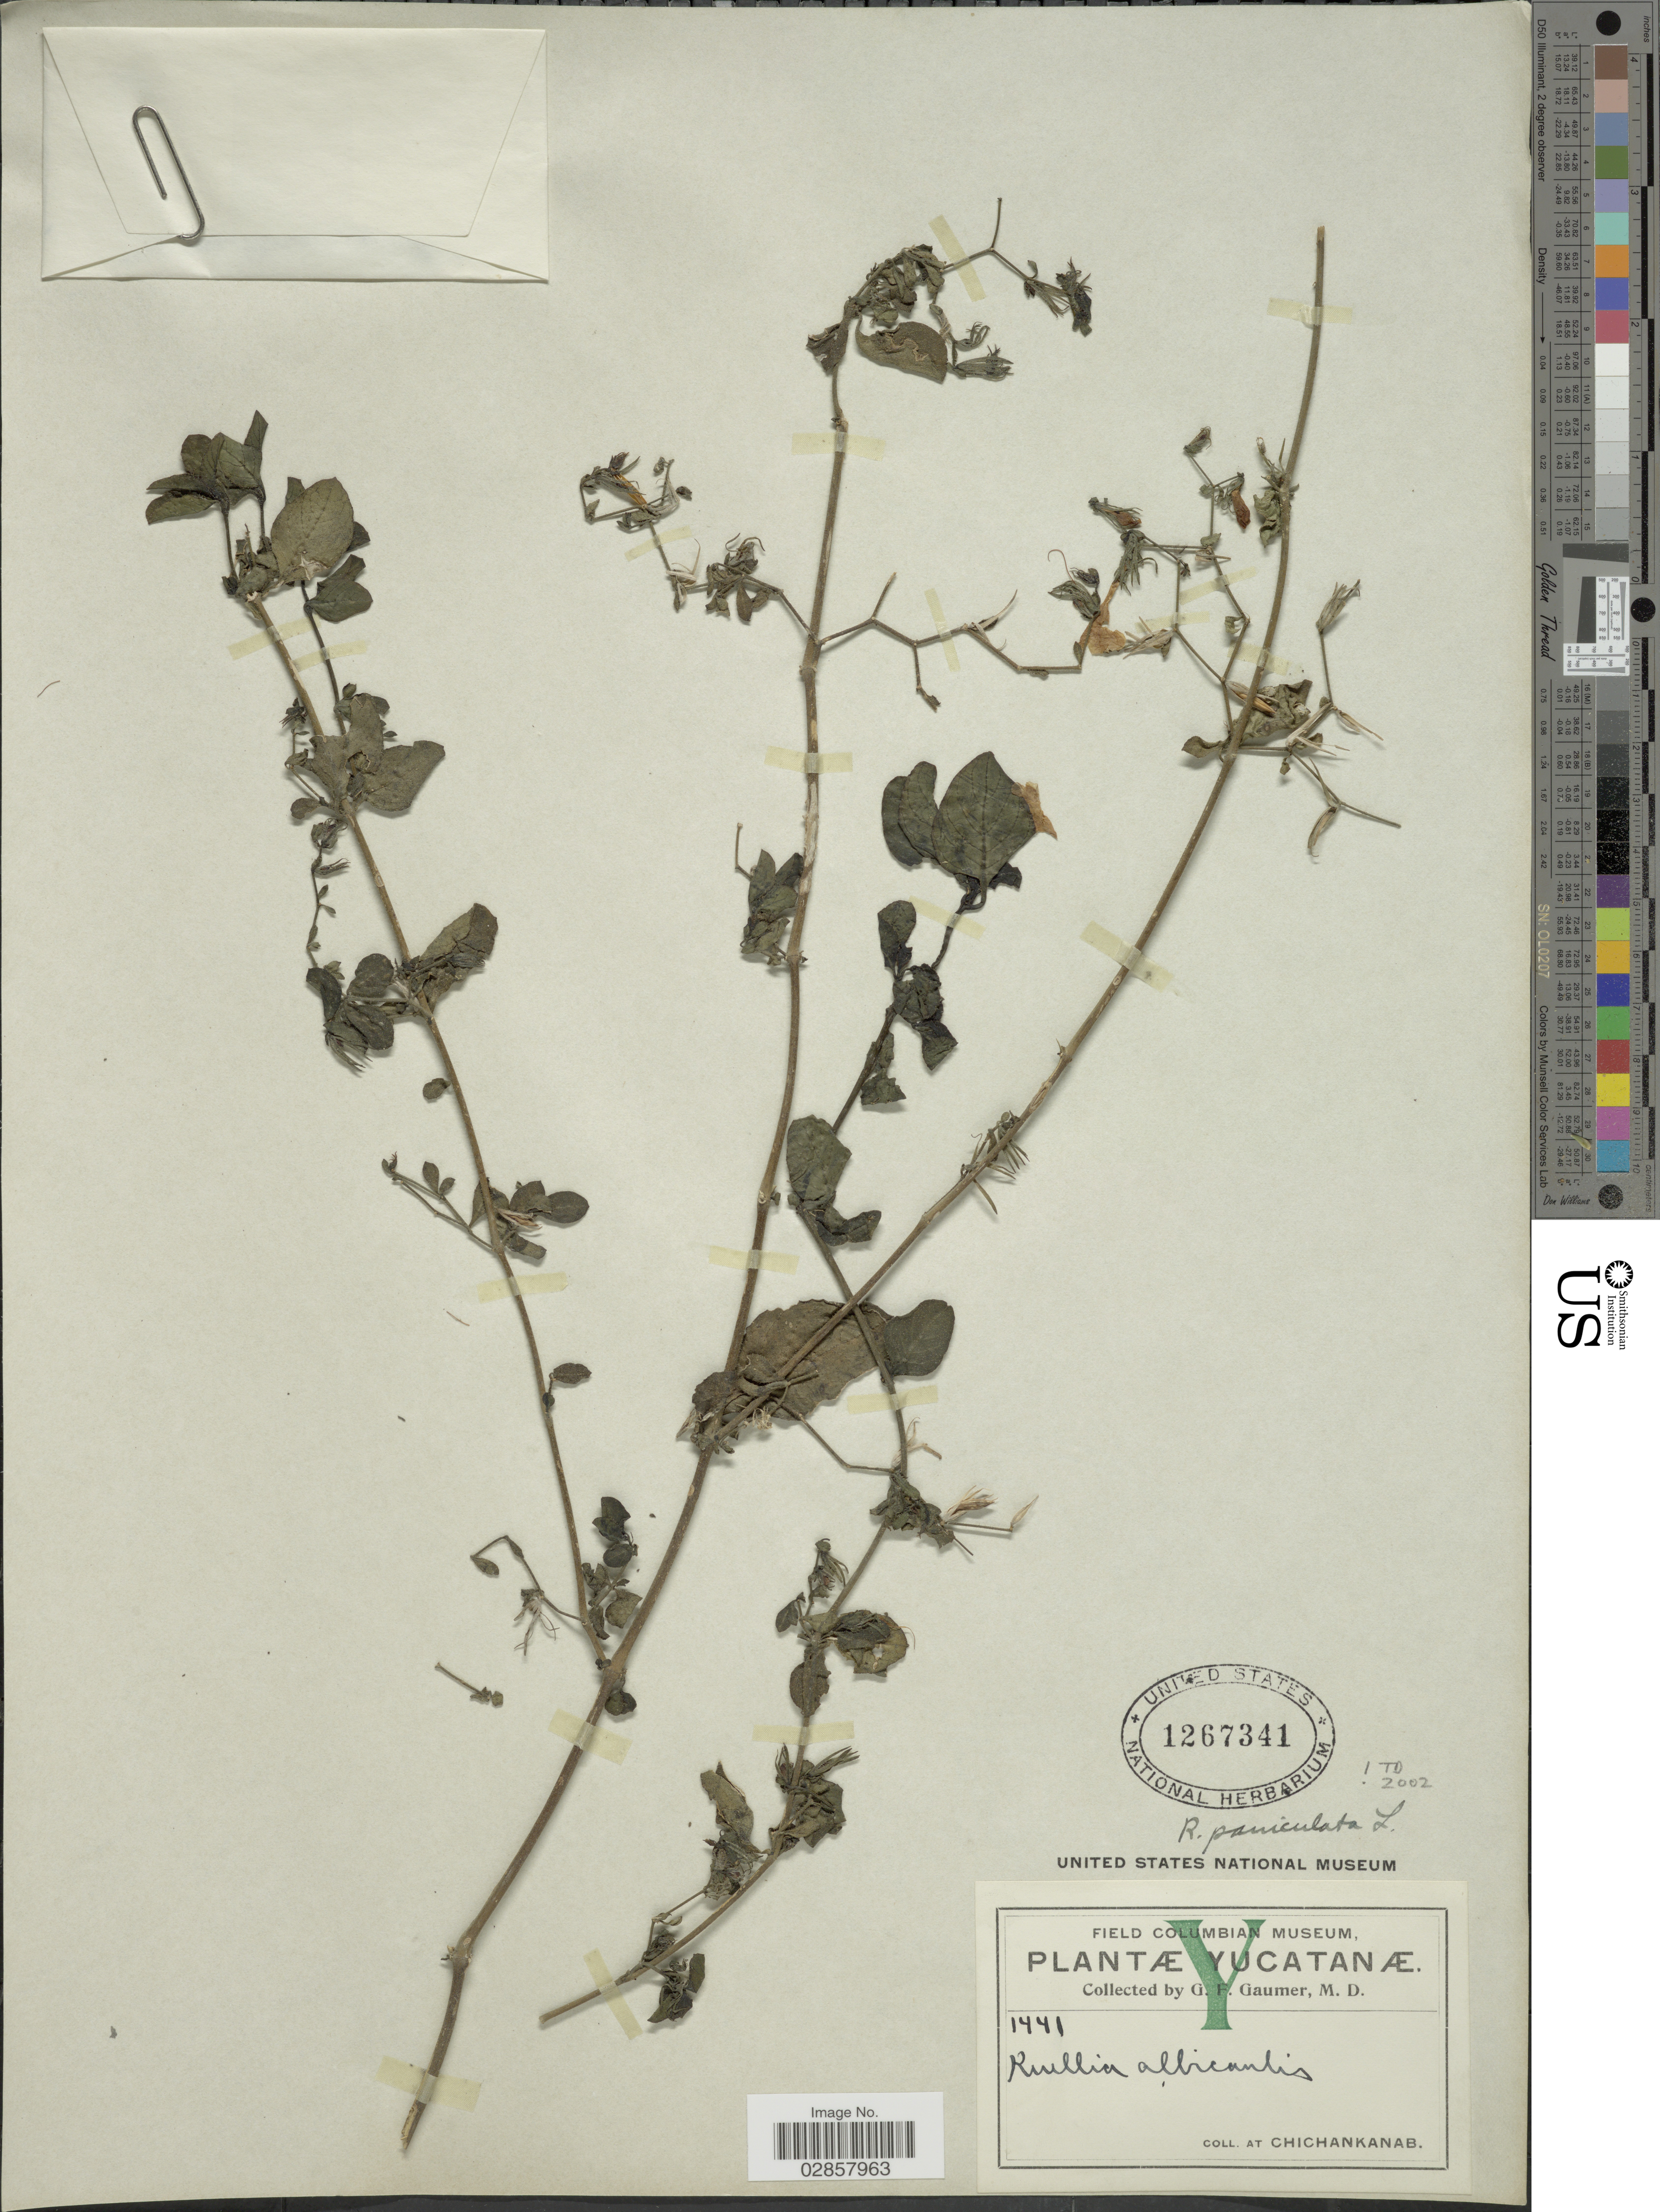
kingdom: Plantae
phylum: Tracheophyta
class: Magnoliopsida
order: Lamiales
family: Acanthaceae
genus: Ruellia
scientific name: Ruellia paniculata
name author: L.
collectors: G. F. Gaumer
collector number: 1441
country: Mexico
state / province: Yucatán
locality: Chichankanab.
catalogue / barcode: US 1267341